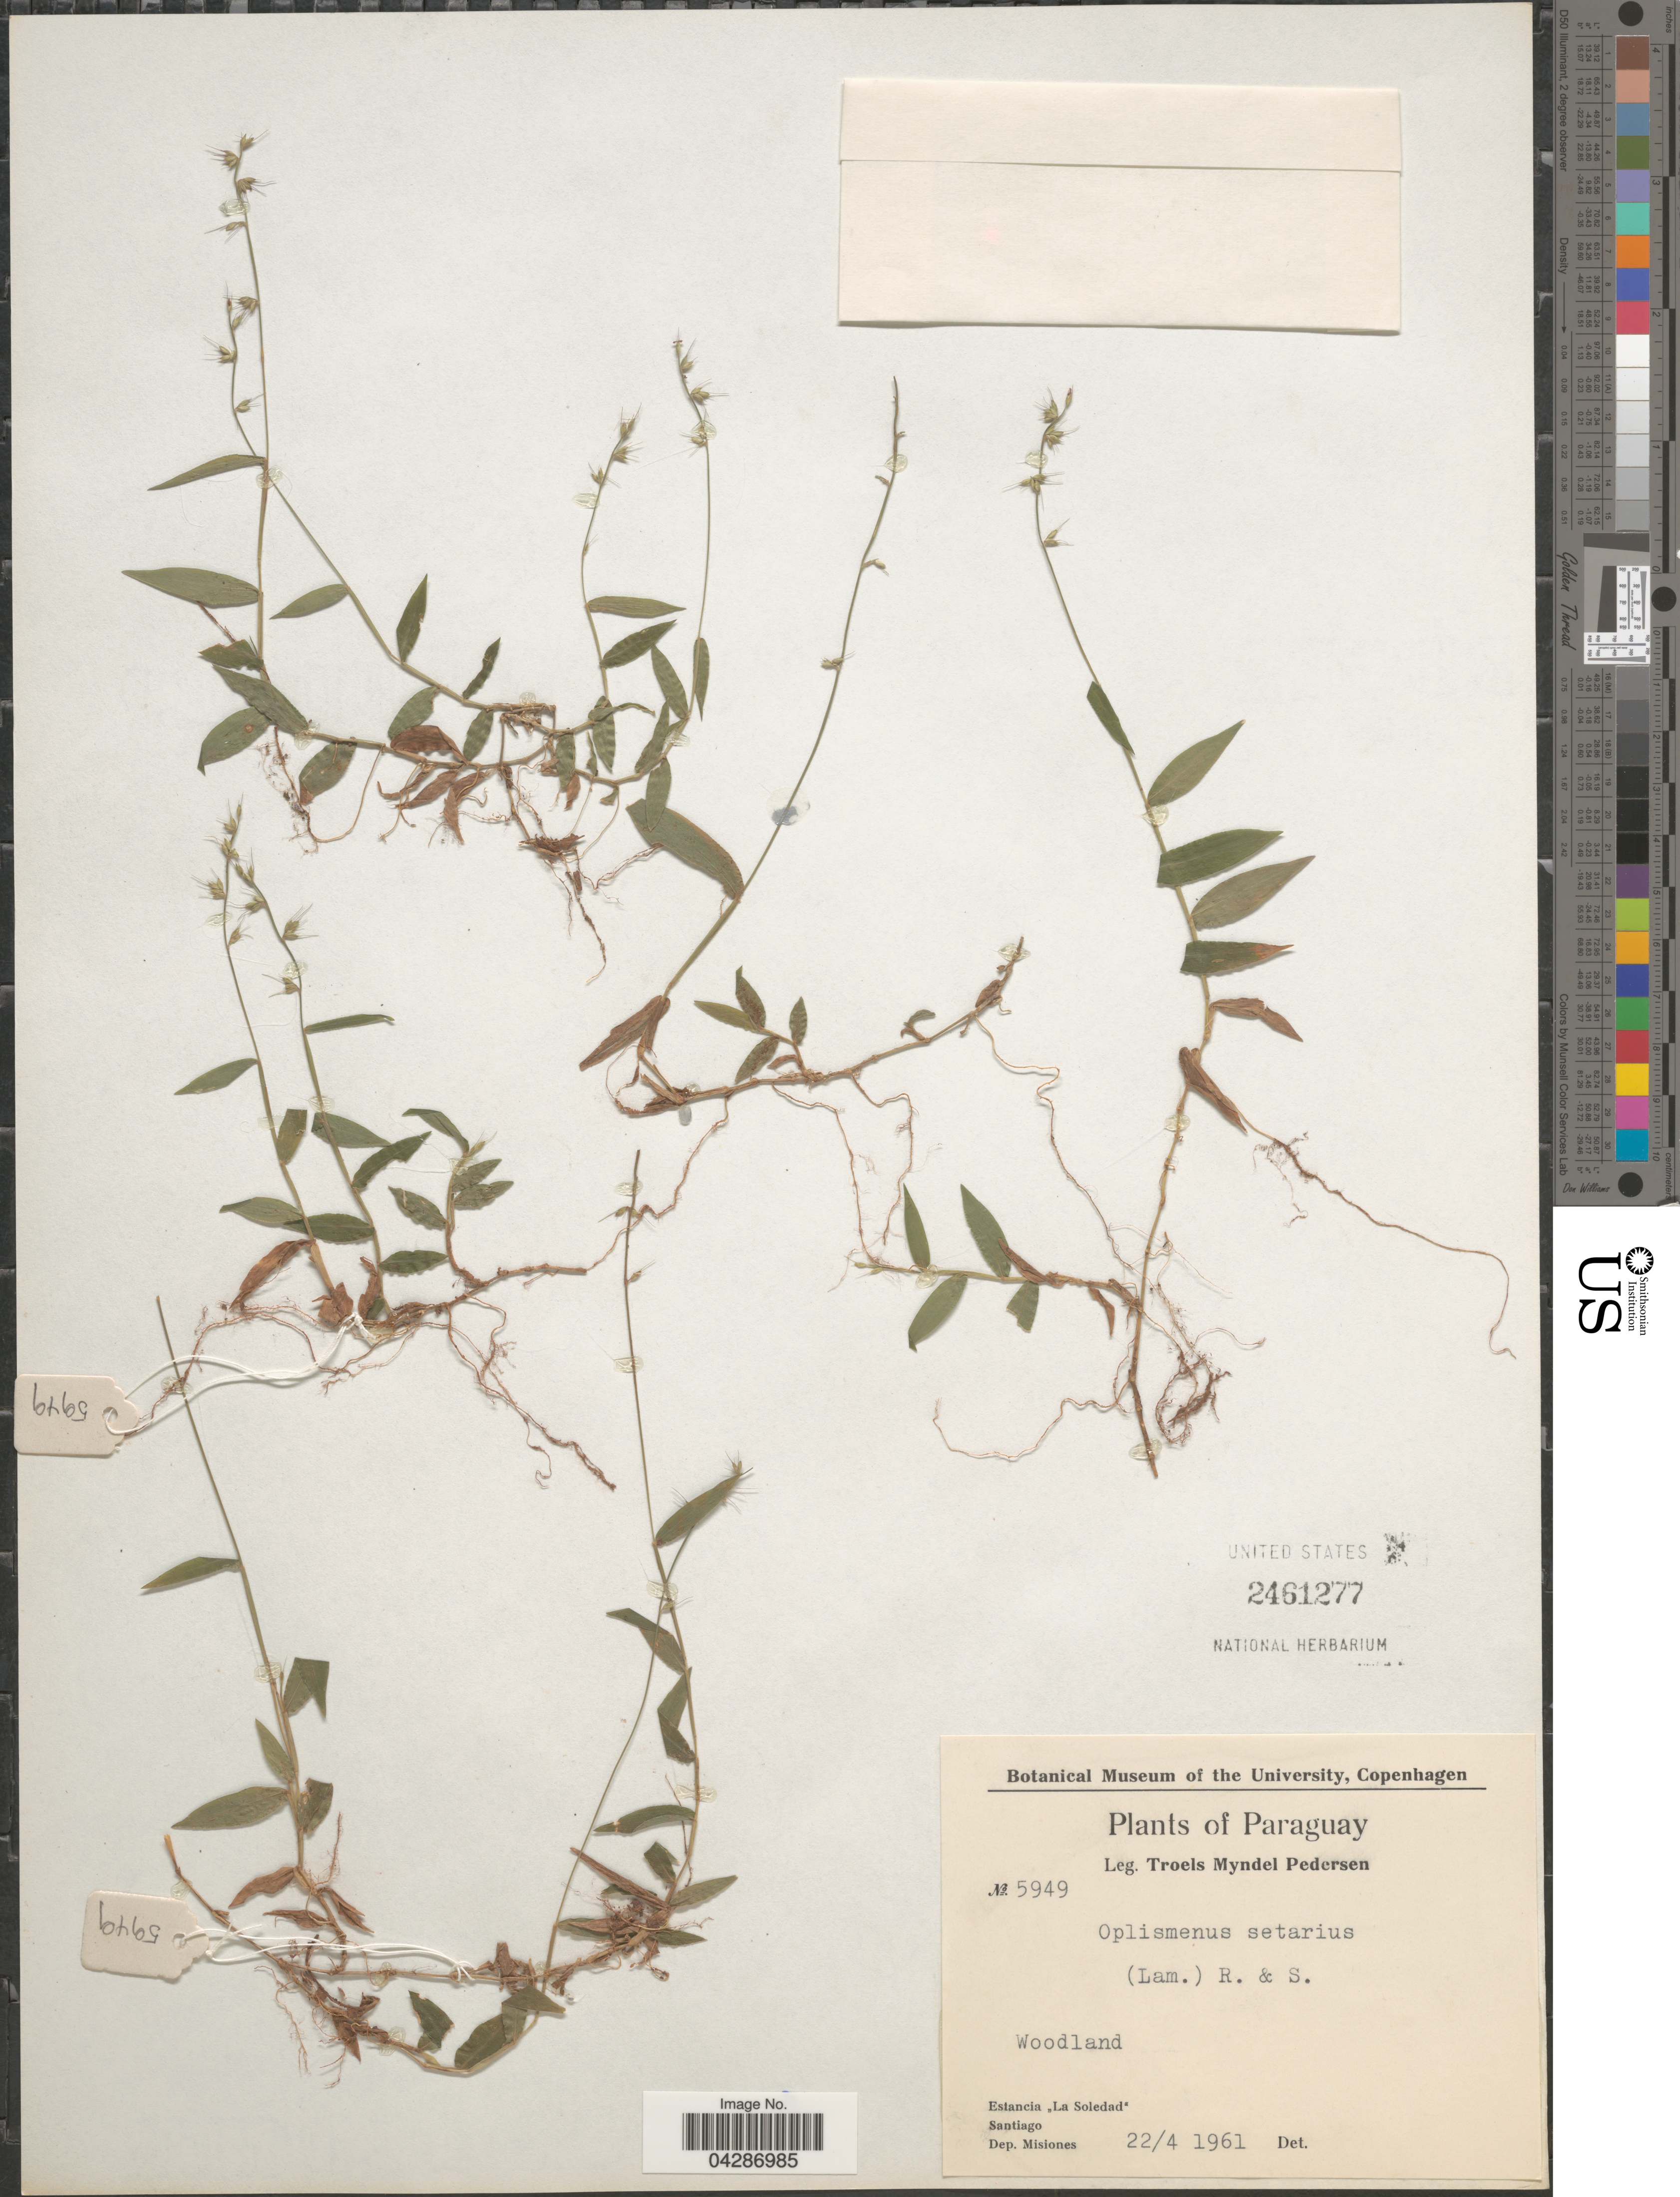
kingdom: Plantae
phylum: Tracheophyta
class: Liliopsida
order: Poales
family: Poaceae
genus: Oplismenus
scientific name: Oplismenus hirtellus subsp. setarius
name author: (Lam.) Mez ex Ekman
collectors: T. Pederson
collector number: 5949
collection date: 1961-04-22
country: Paraguay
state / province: Misiones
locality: Woodland. Estancia "La Soledad". Santiago. Dep. Misiones.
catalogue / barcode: US 2461277